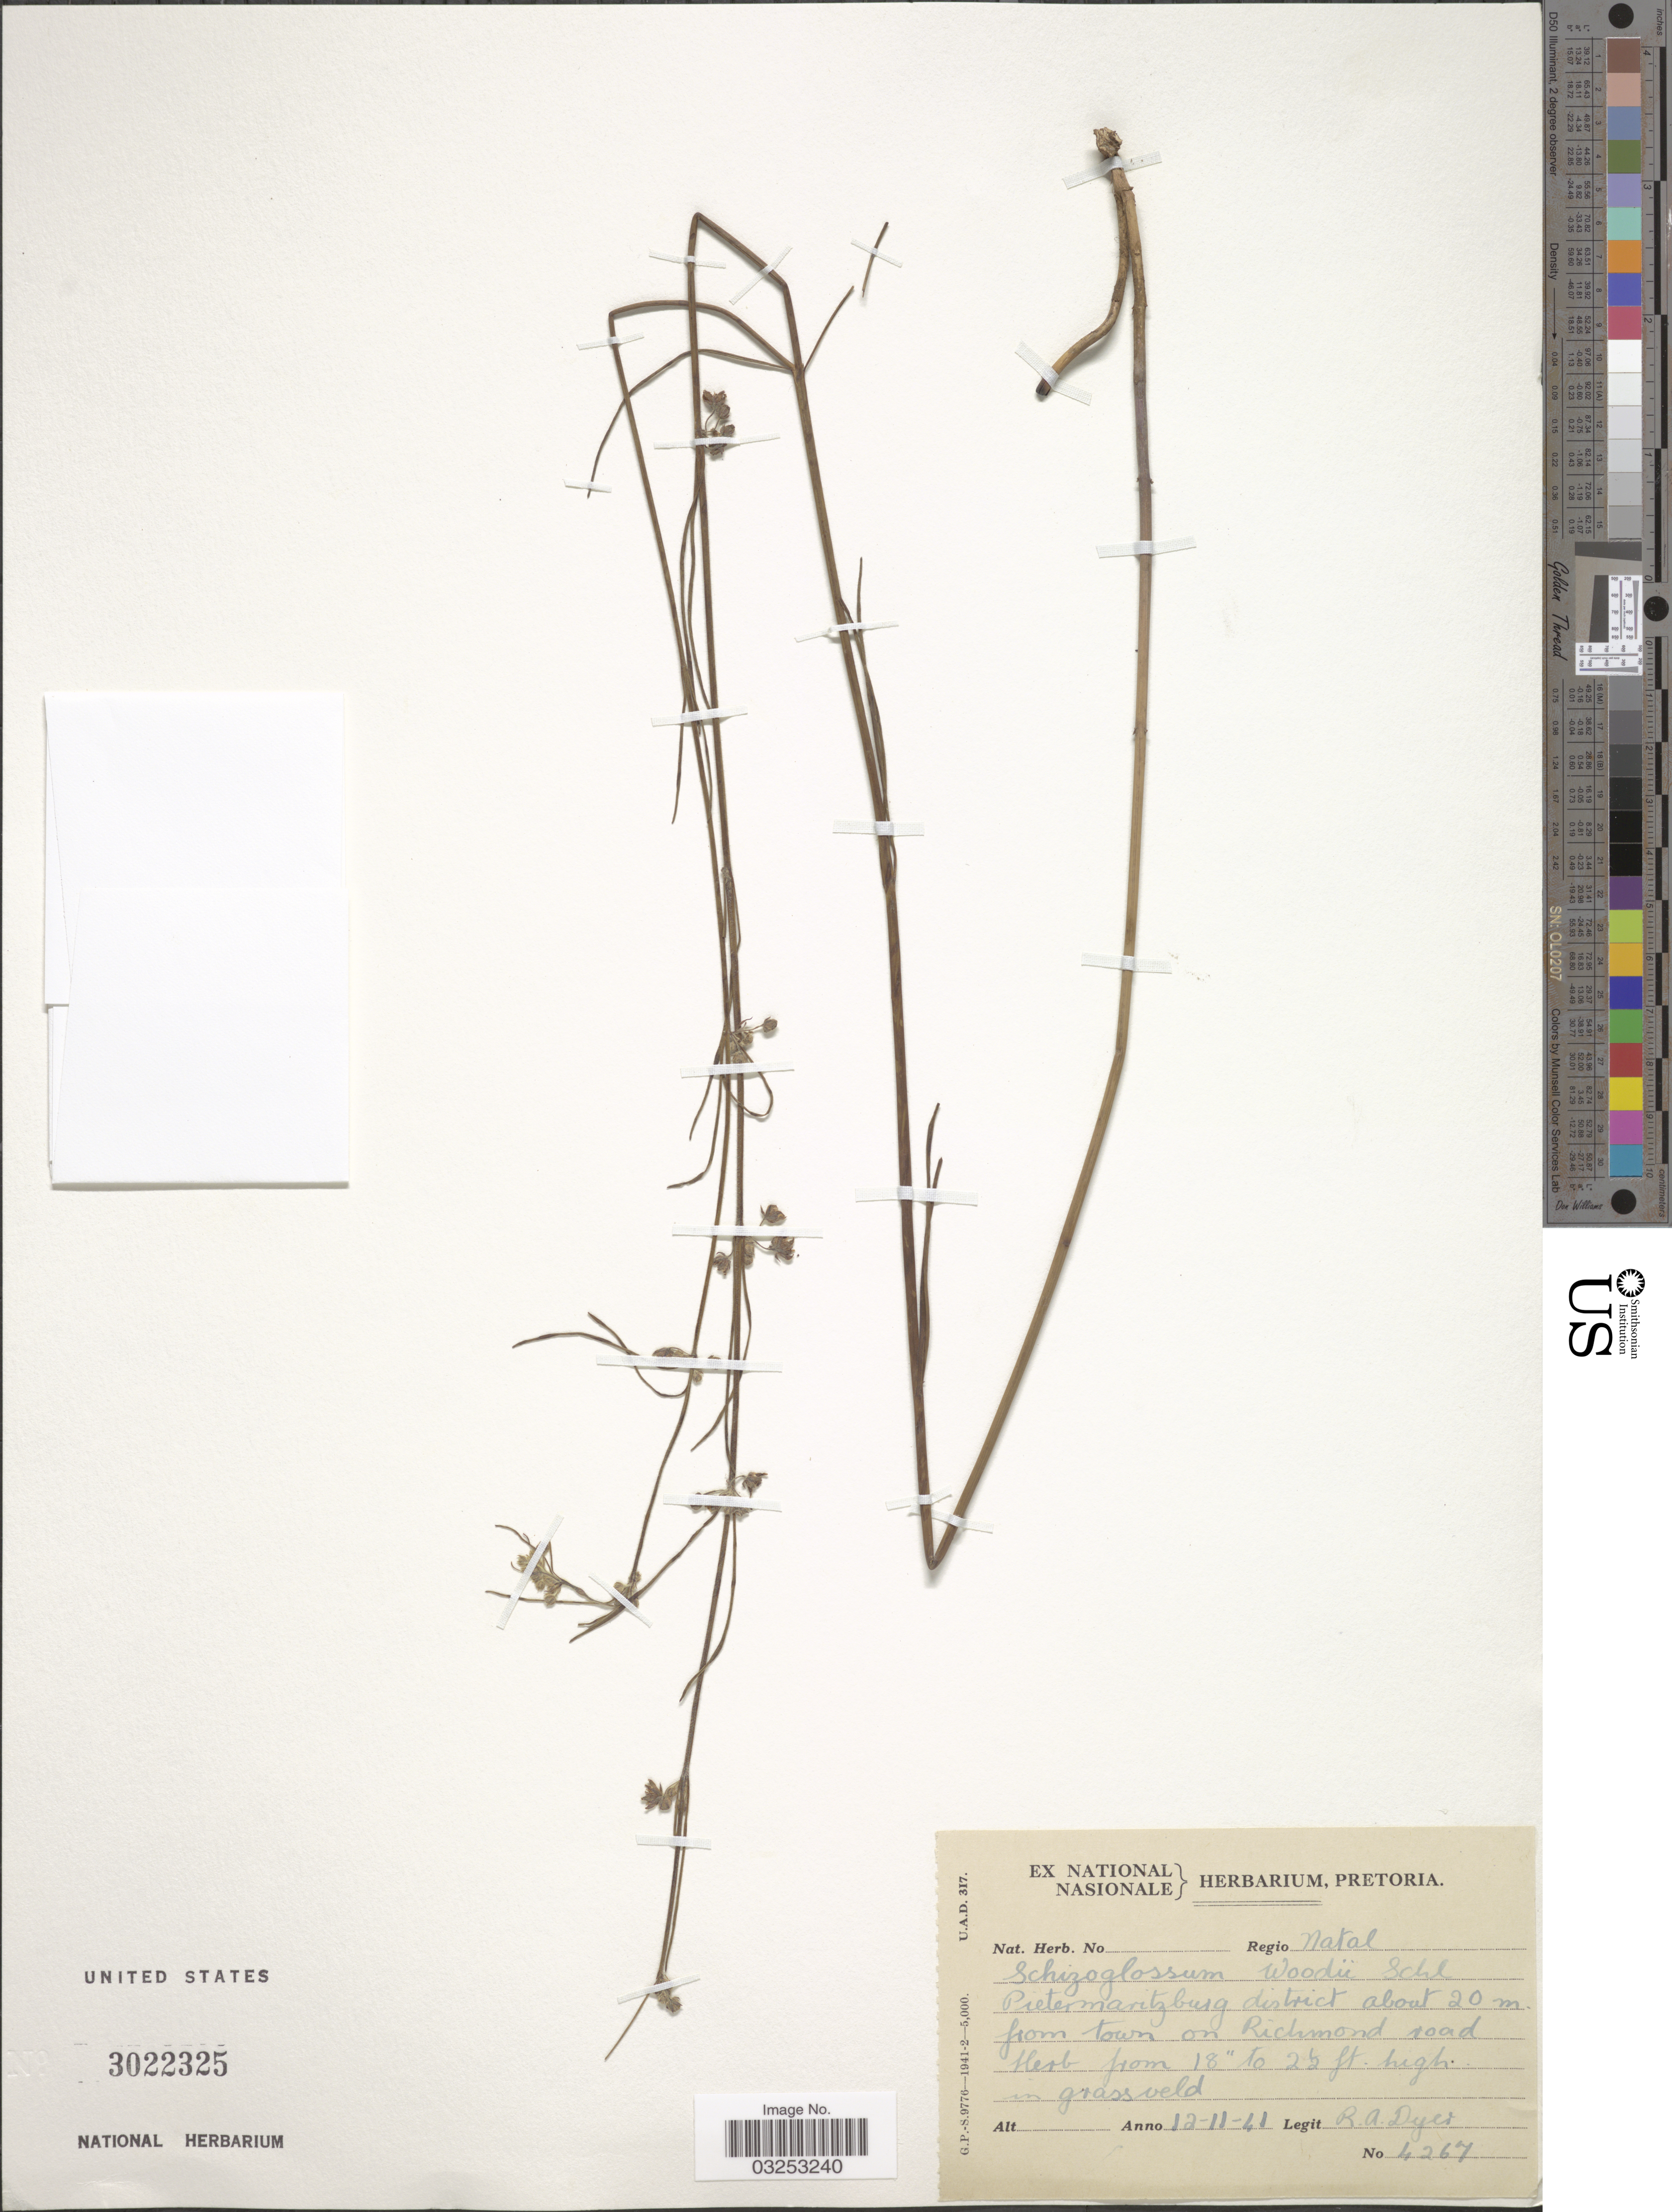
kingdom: Plantae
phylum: Tracheophyta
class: Magnoliopsida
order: Gentianales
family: Apocynaceae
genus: Schizoglossum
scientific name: Schizoglossum woodii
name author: Schltr.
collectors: R. A. Dyer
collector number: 4267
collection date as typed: Transcribed d/m/y: 12/11/41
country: South Africa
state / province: KwaZulu-Natal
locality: Regio Natal. Pietermaritzburg district about 20 m. from town on Richmond road.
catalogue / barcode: US 3022325